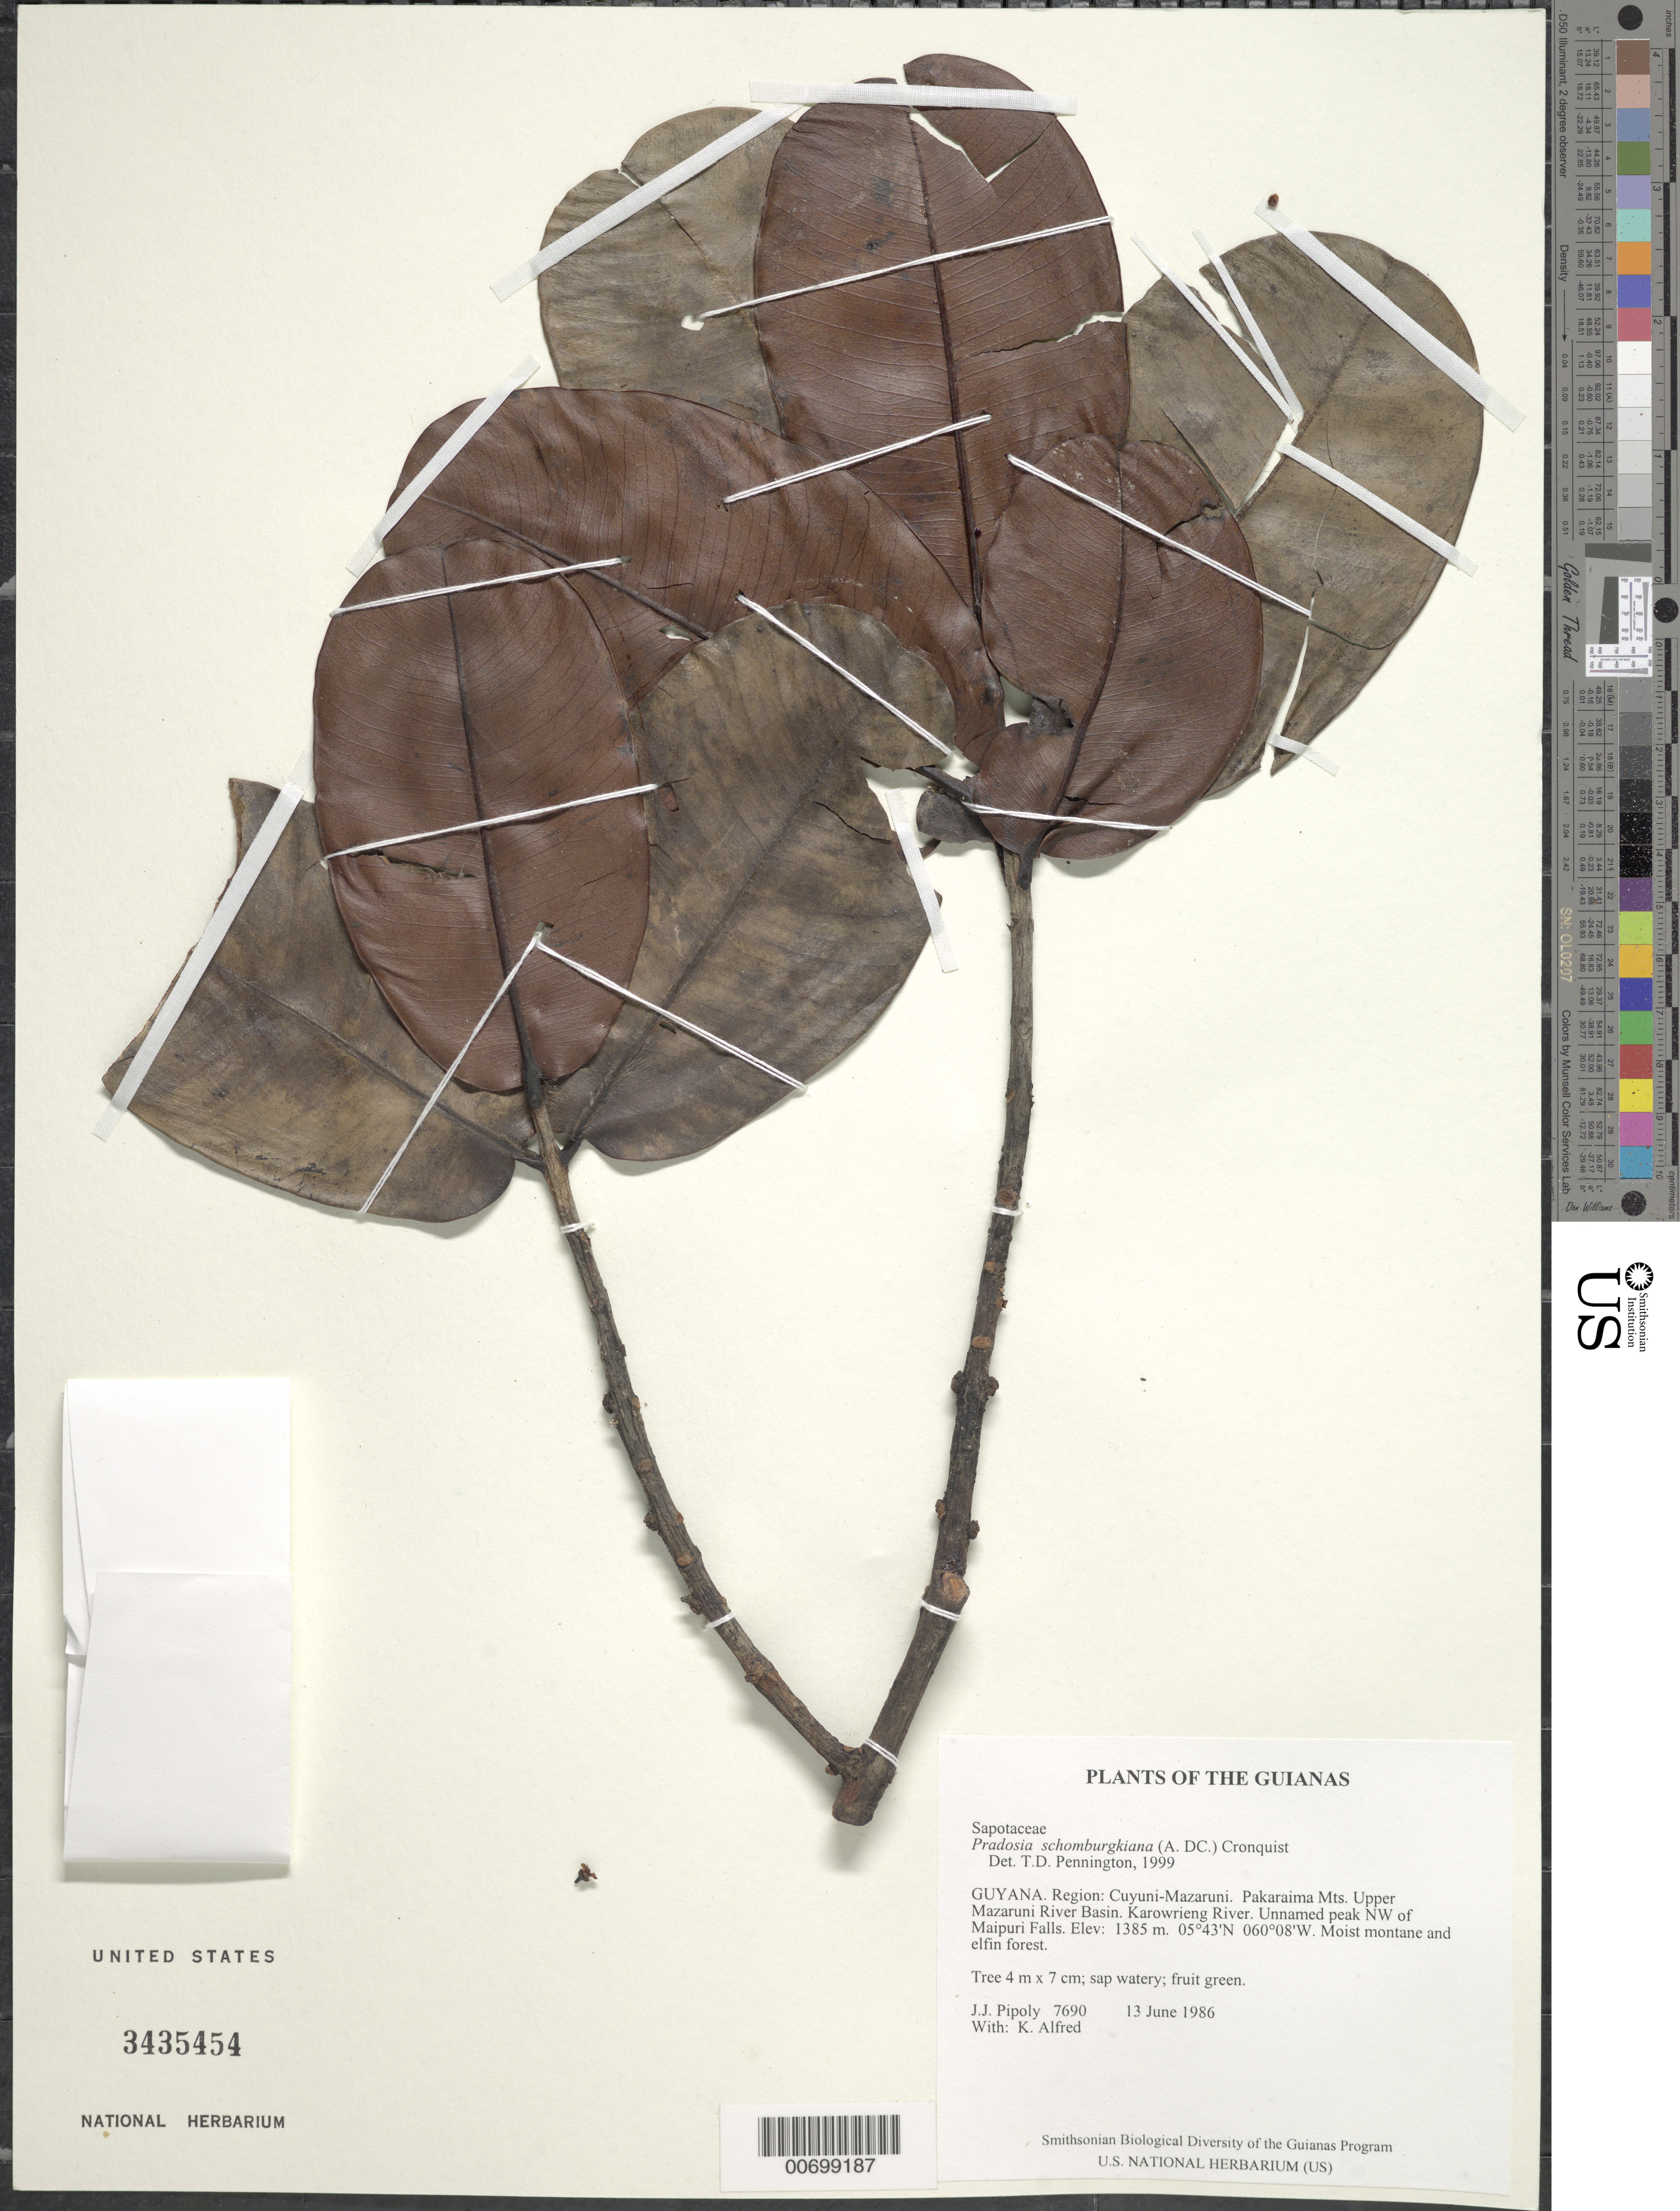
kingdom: Plantae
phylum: Tracheophyta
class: Magnoliopsida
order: Ericales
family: Sapotaceae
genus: Pradosia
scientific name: Pradosia schomburgkiana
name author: (A. DC.) Cronq.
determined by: Pennington, T. D., (K)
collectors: J. J. Pipoly & K. Alfred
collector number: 7690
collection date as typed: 13 June 1986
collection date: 1986-06-13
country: Guyana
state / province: Cuyuni-Mazaruni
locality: Pakaraima Mts. Upper Mazaruni River Basin. Karowrieng River. Unnamed peak NW of Maipuri Falls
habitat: Moist montane and elfin forest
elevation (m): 1385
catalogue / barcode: US 3435454